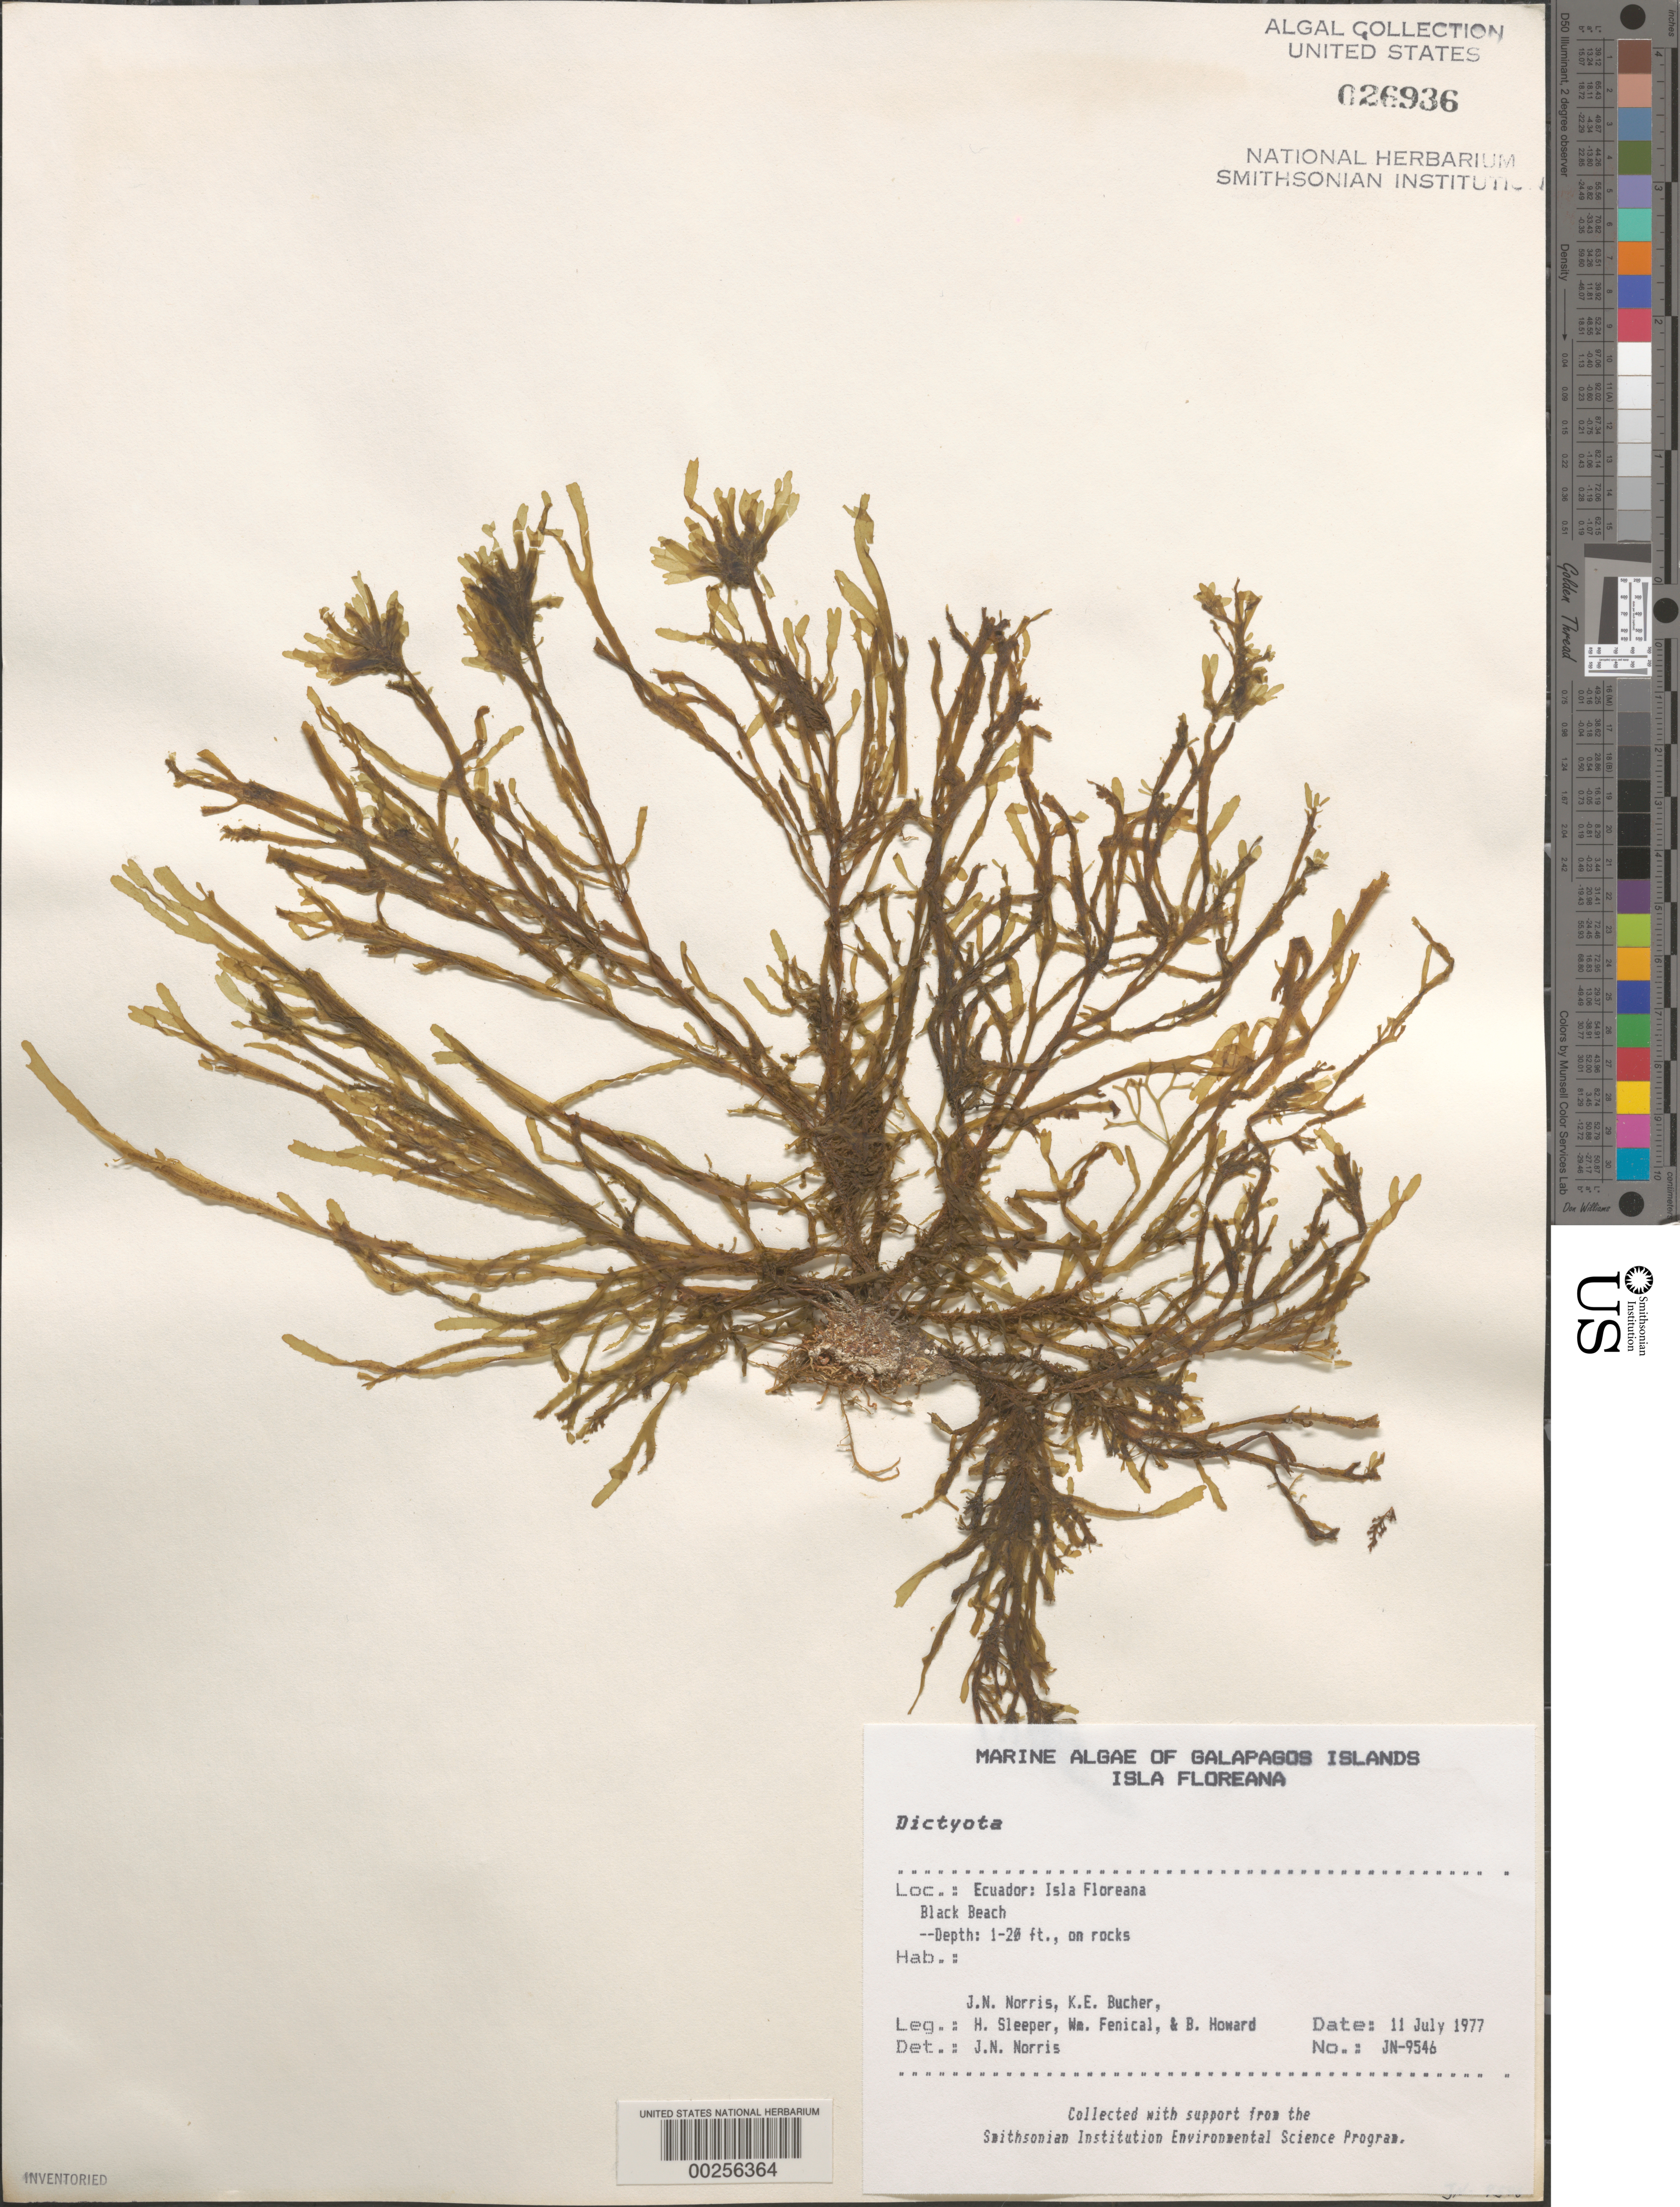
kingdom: Chromista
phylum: Ochrophyta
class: Phaeophyceae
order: Dictyotales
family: Dictyotaceae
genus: Dictyota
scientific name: Dictyota sp.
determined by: Norris, James N.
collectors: J. N. Norris, K. E. Bucher, H. Sleeper, W. Fenical & B. Howard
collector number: JN-9546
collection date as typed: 11 Jul 1977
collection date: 1977-07-11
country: Ecuador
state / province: Colón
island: Floreana [Charles, Santa Maria]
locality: Black Beach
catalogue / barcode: US 26936